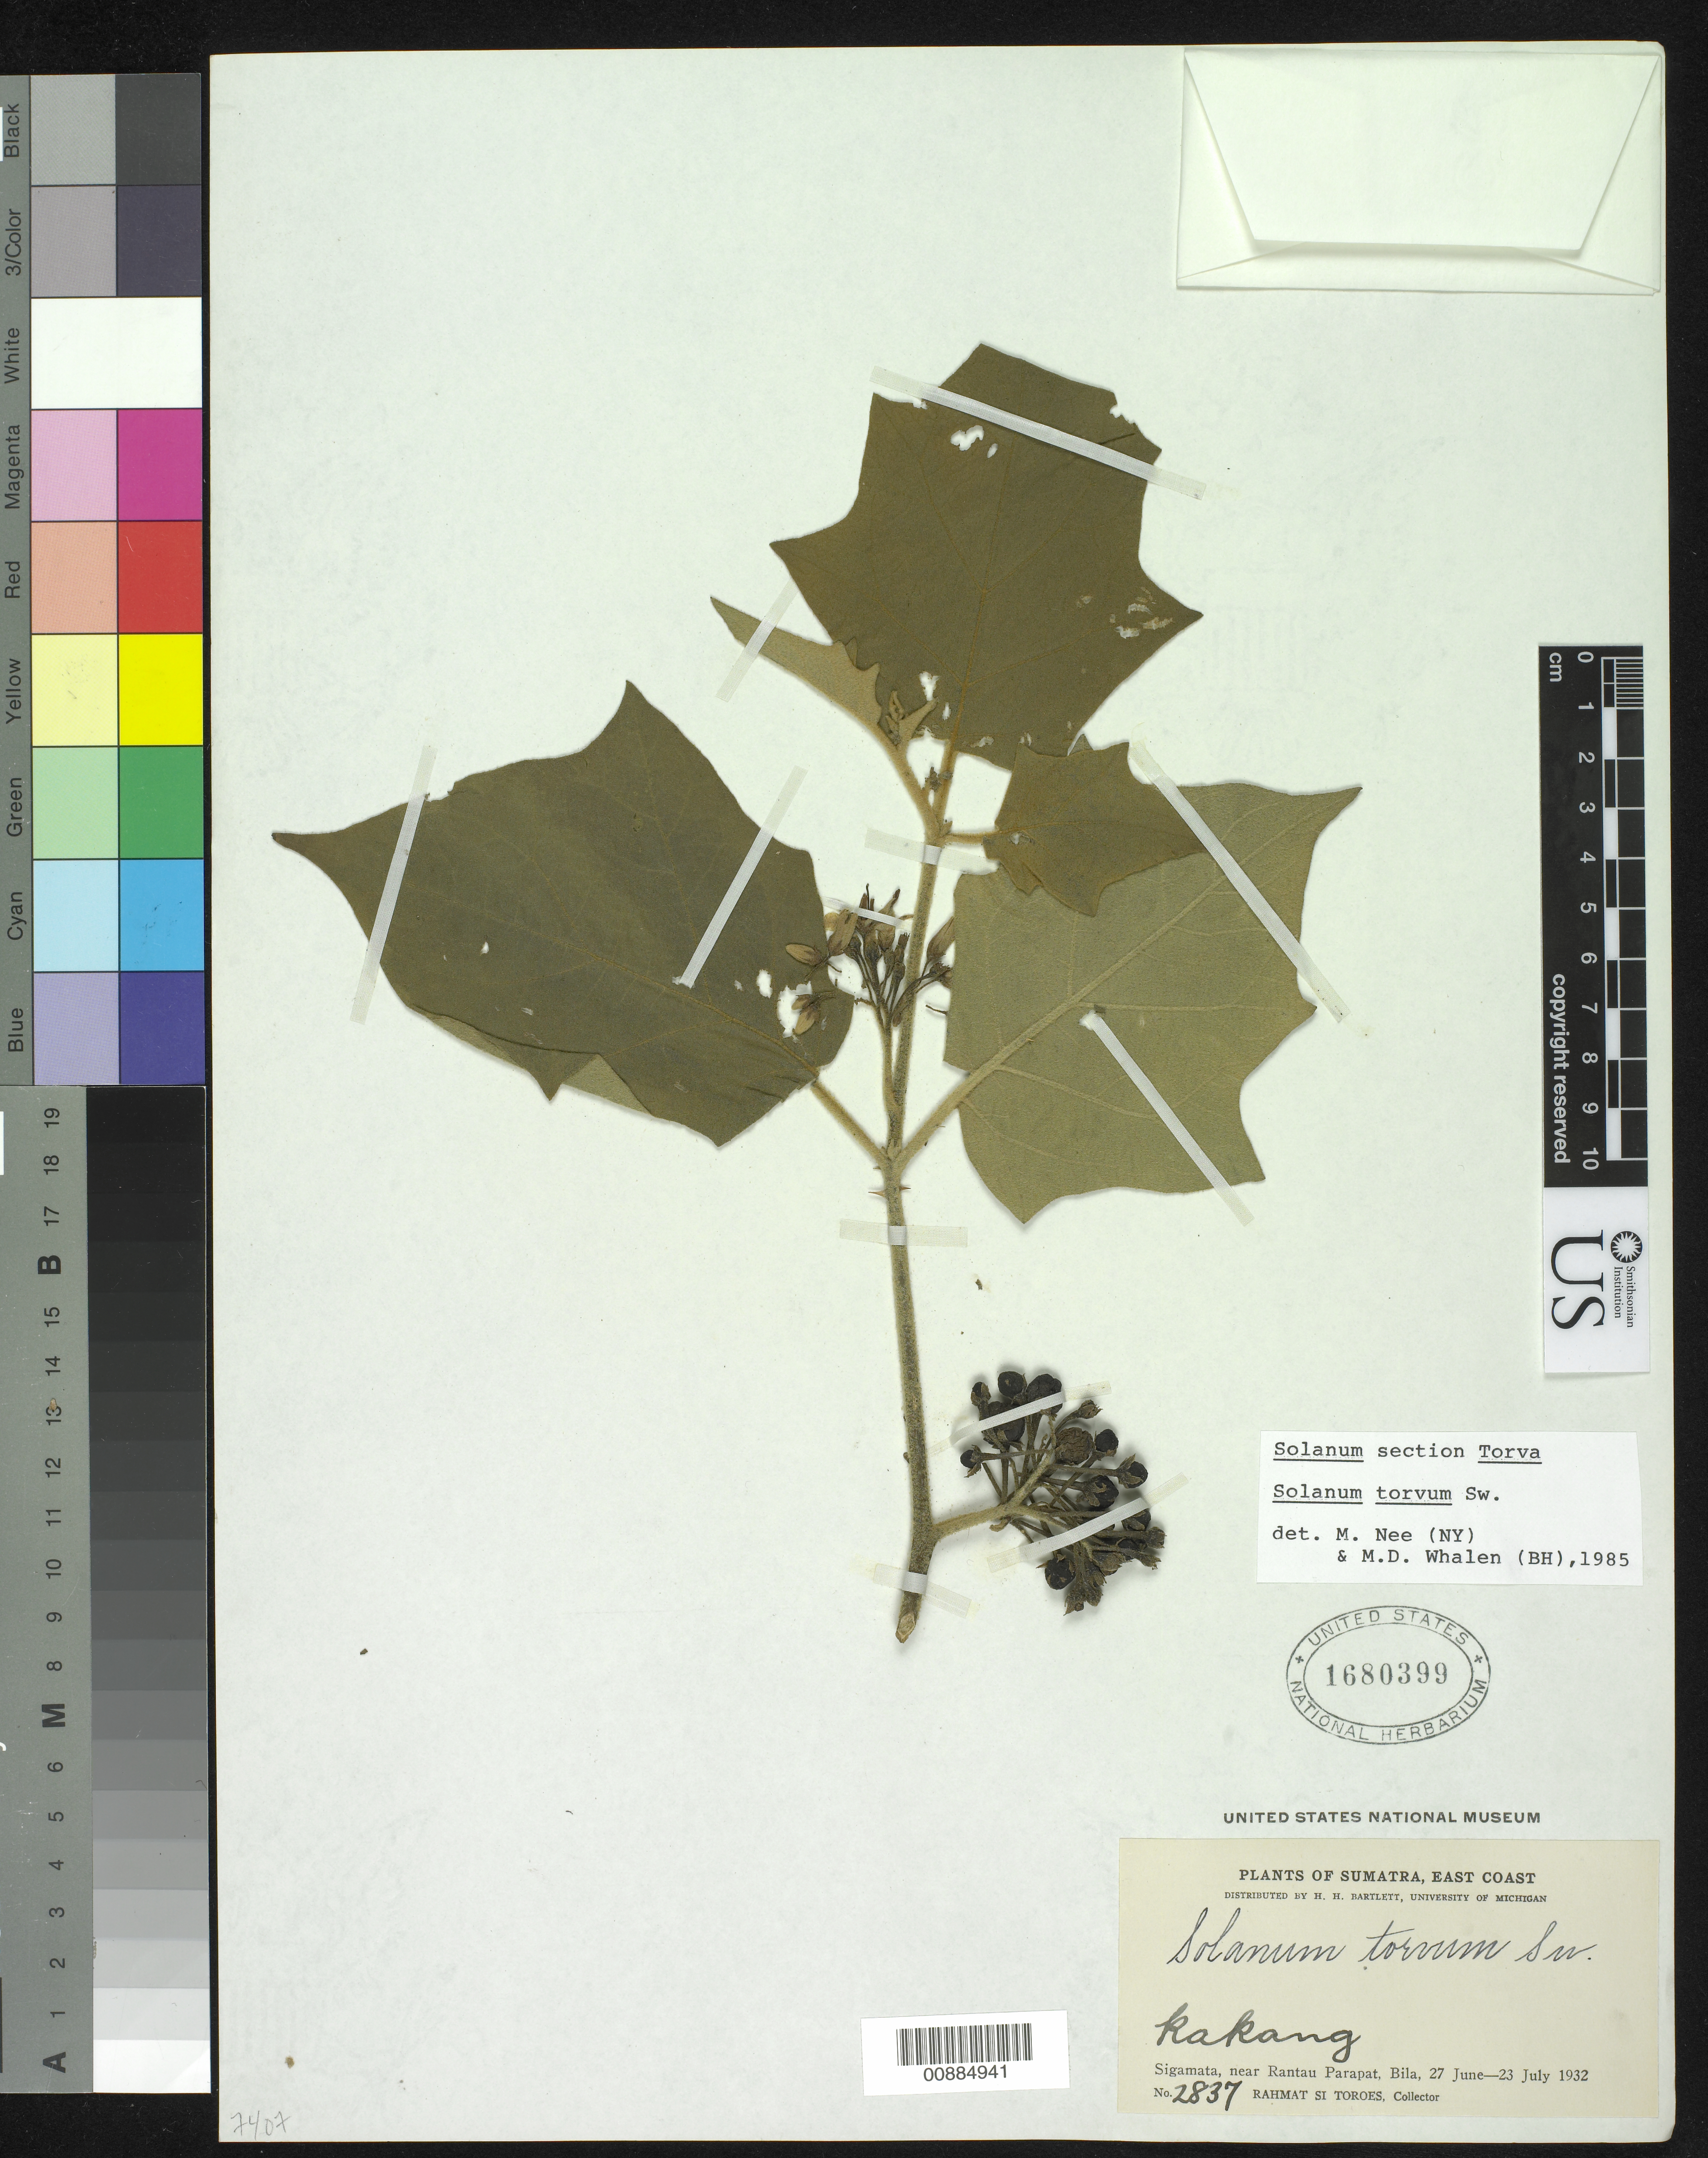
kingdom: Plantae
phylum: Tracheophyta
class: Magnoliopsida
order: Solanales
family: Solanaceae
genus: Solanum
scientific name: Solanum torvum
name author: Sw.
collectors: Rahmat Si Boeea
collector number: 2837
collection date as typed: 27 Jun 1932 to 23 Jul 1932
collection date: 1932-06-27/1932-07-23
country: Indonesia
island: Sumatra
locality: Sigamata, near Rantau parapat, Bila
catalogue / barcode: US 1680399